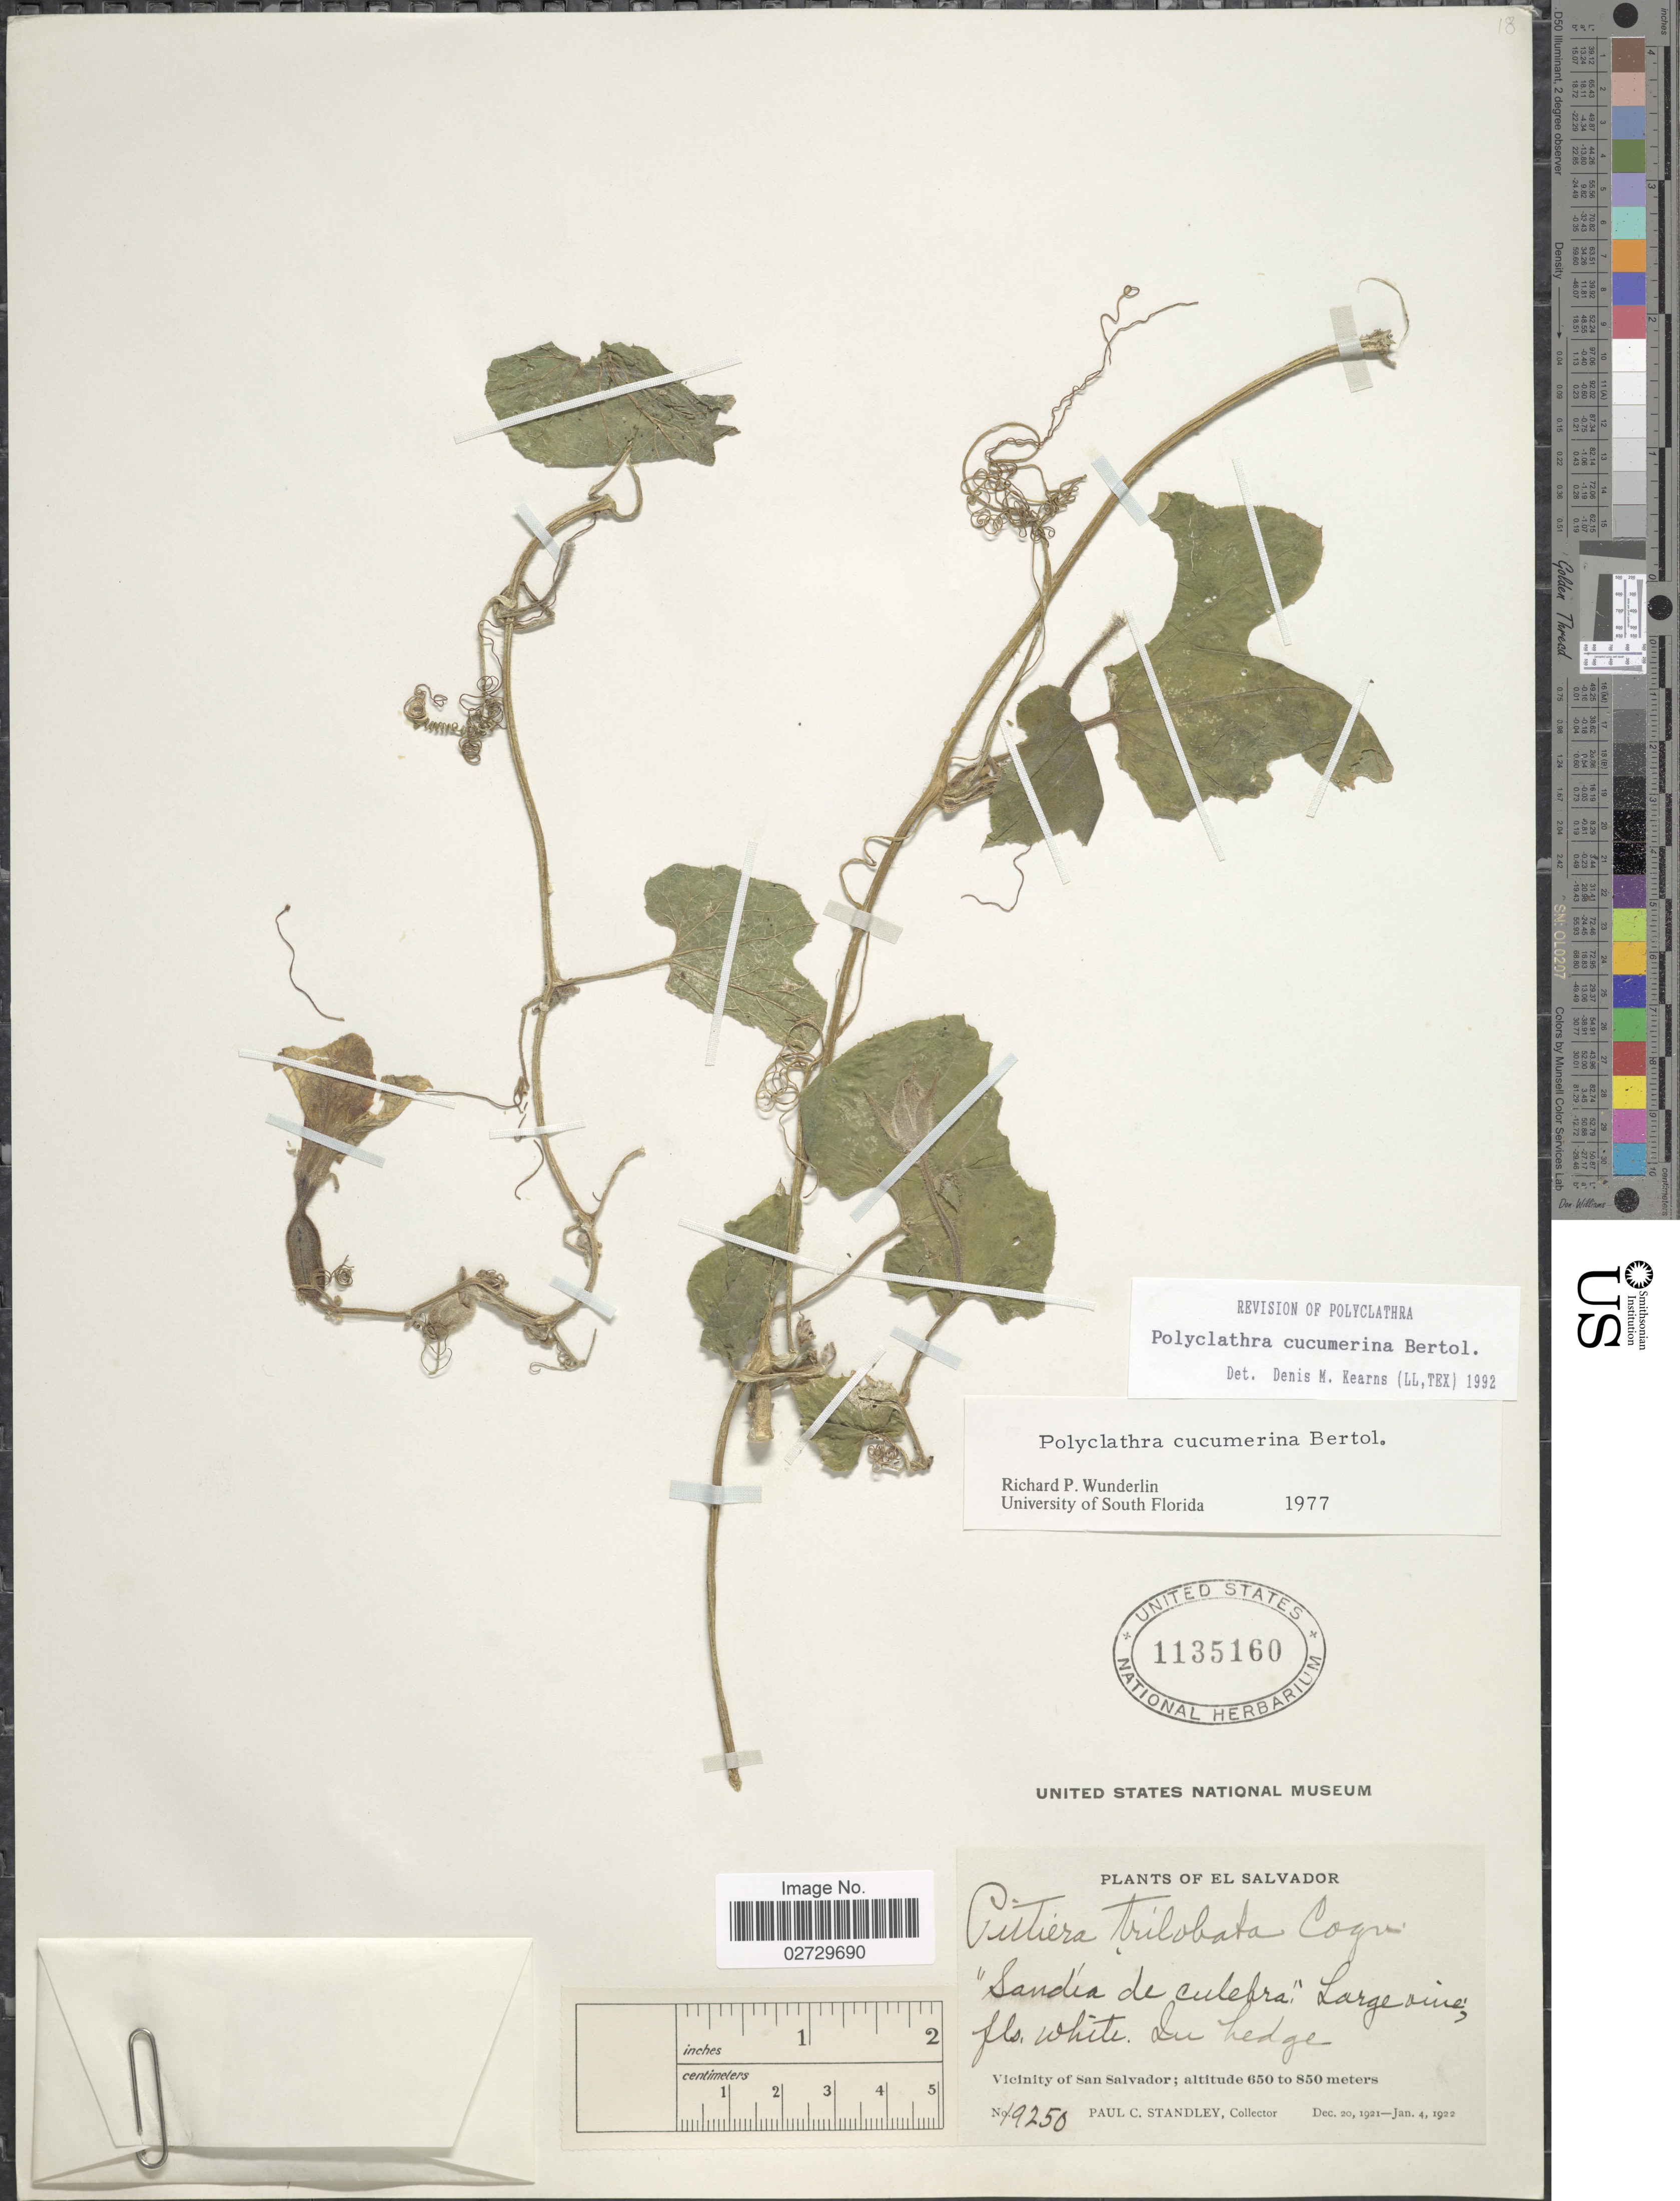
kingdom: Plantae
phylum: Tracheophyta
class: Magnoliopsida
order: Cucurbitales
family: Cucurbitaceae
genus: Polyclathra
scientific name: Polyclathra cucumerina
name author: Bertol.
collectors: P. C. Standley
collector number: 19250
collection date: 1921-12-20/1922-01-04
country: El Salvador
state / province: San Salvador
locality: Vicinity of San Salvador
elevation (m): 650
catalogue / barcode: US 1135160